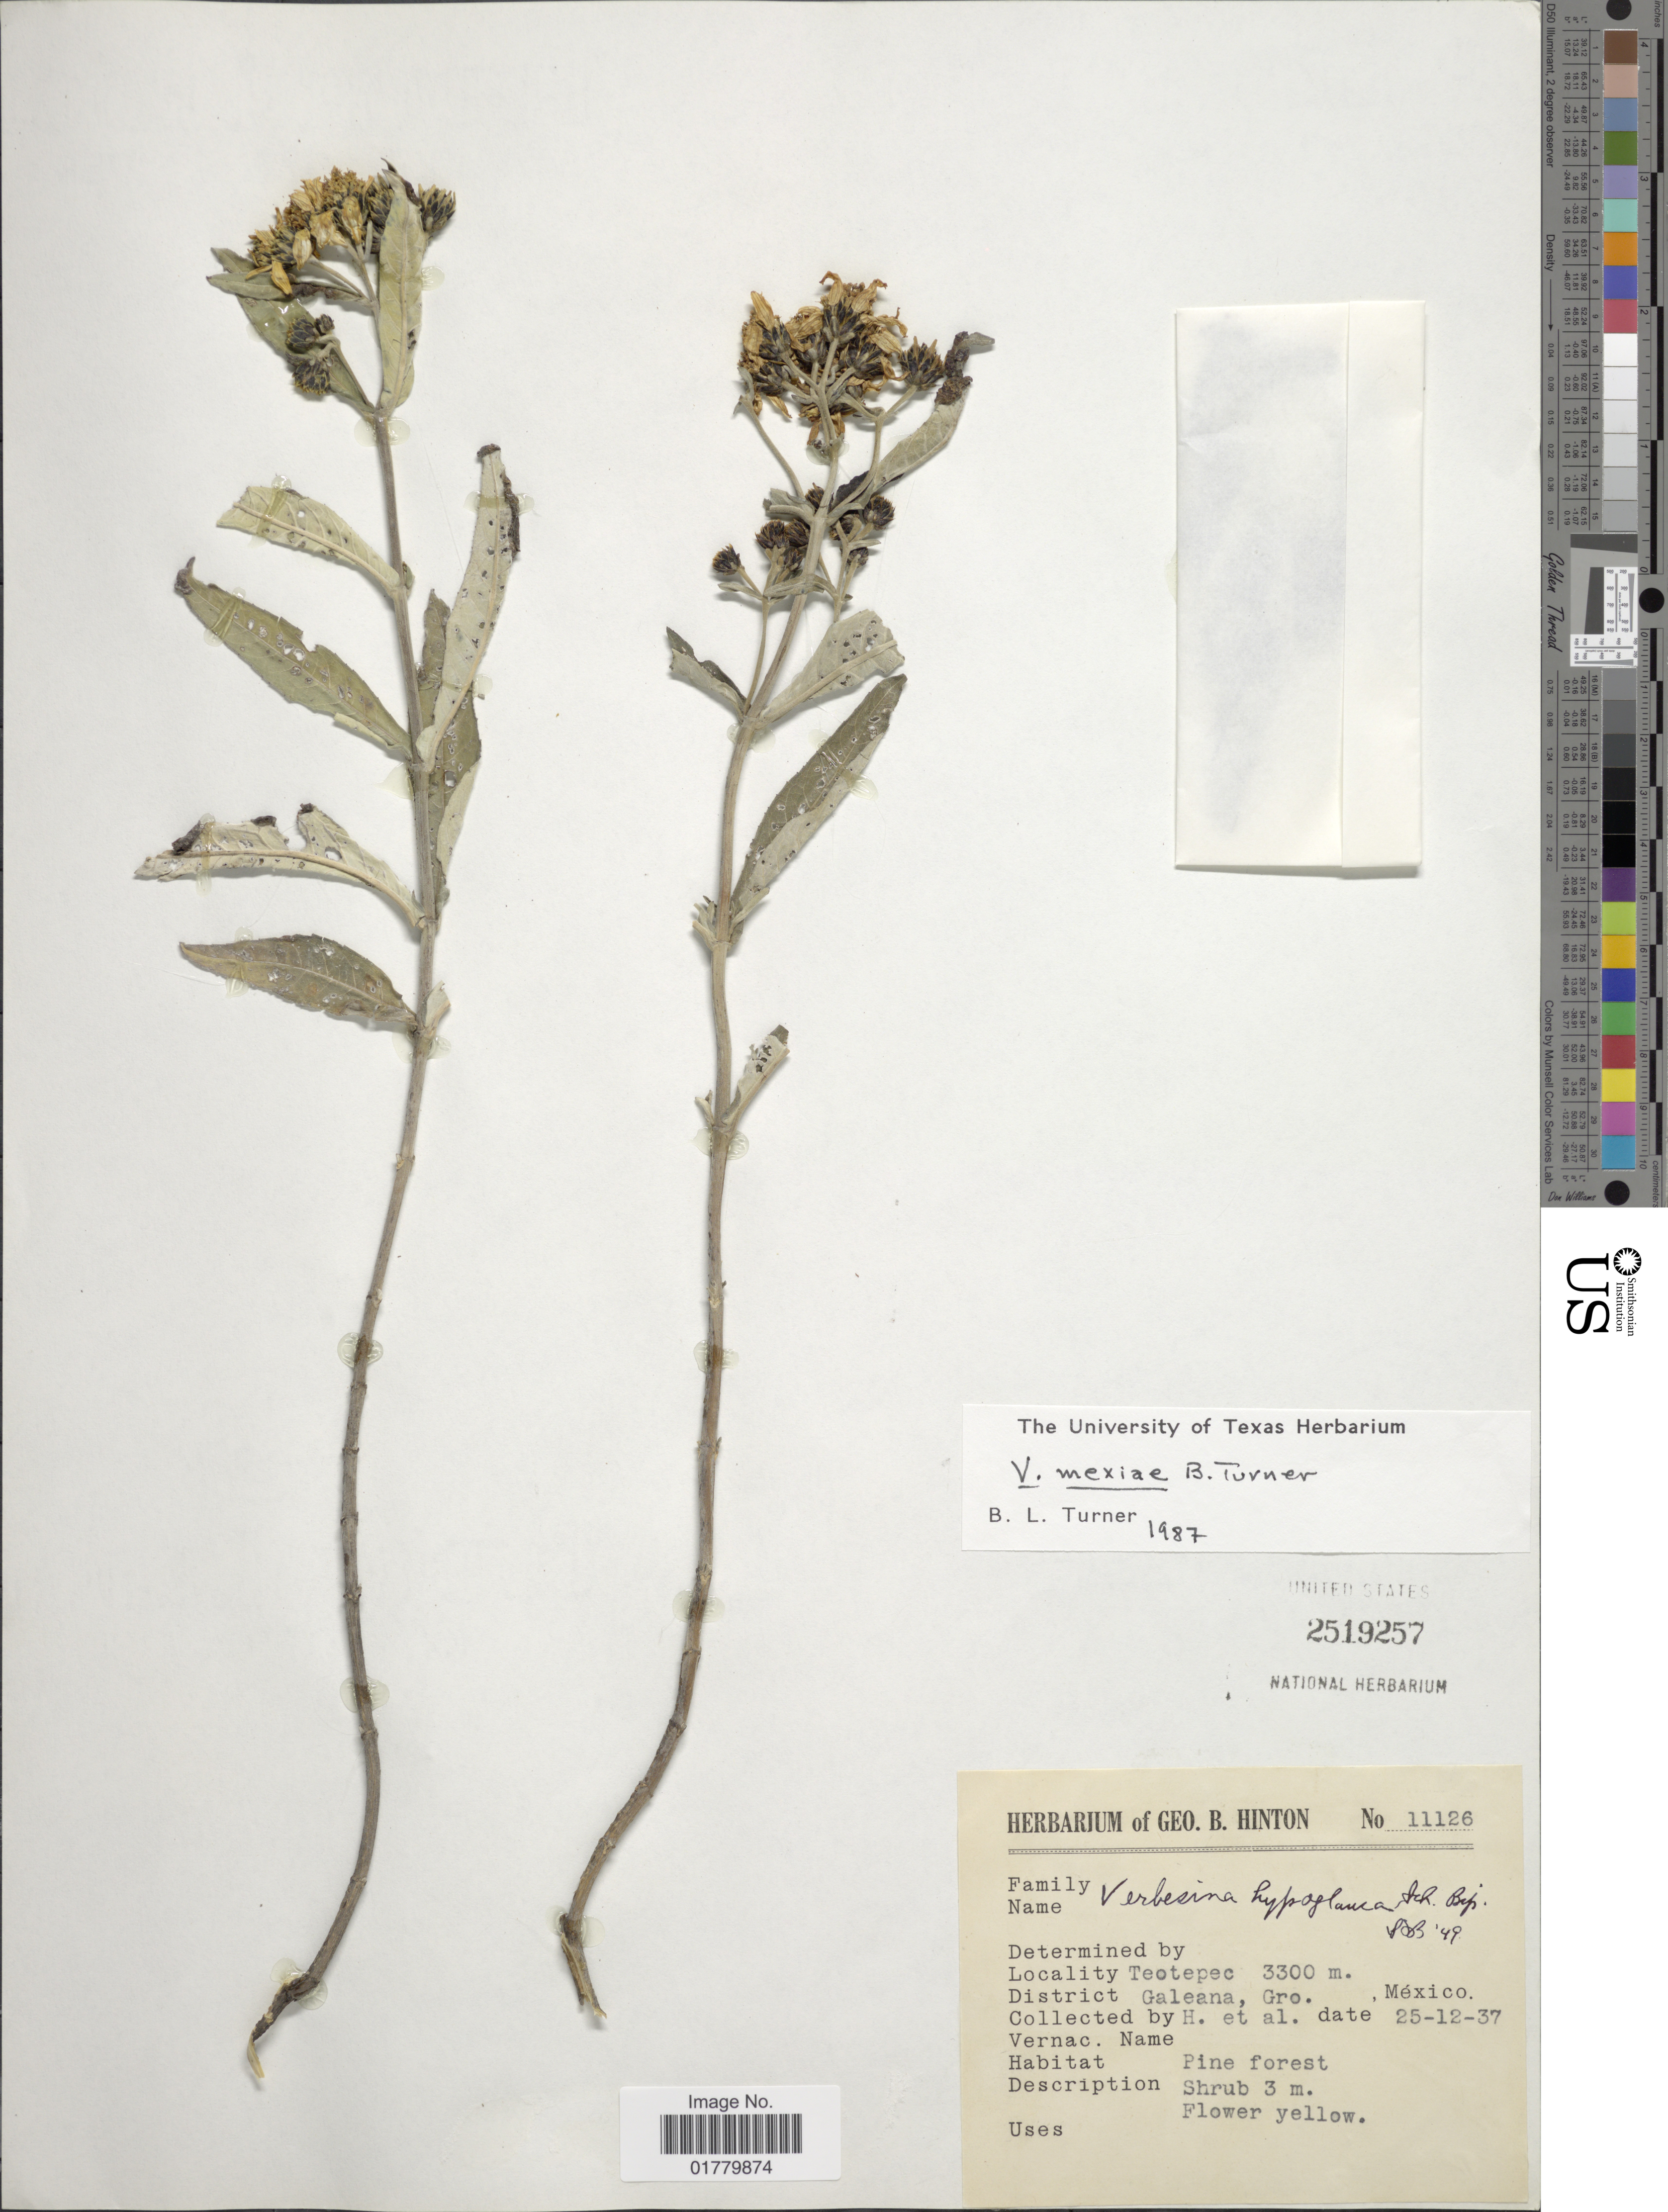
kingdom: Plantae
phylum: Tracheophyta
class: Magnoliopsida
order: Asterales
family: Asteraceae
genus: Verbesina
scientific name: Verbesina mexiae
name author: B.L. Turner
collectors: G. B. Hinton & et al.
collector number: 11126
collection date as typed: Transcribed d/m/y: 25/12/37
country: Mexico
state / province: Guerrero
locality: Teotepec, District Galeana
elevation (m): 3300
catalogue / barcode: US 2519257